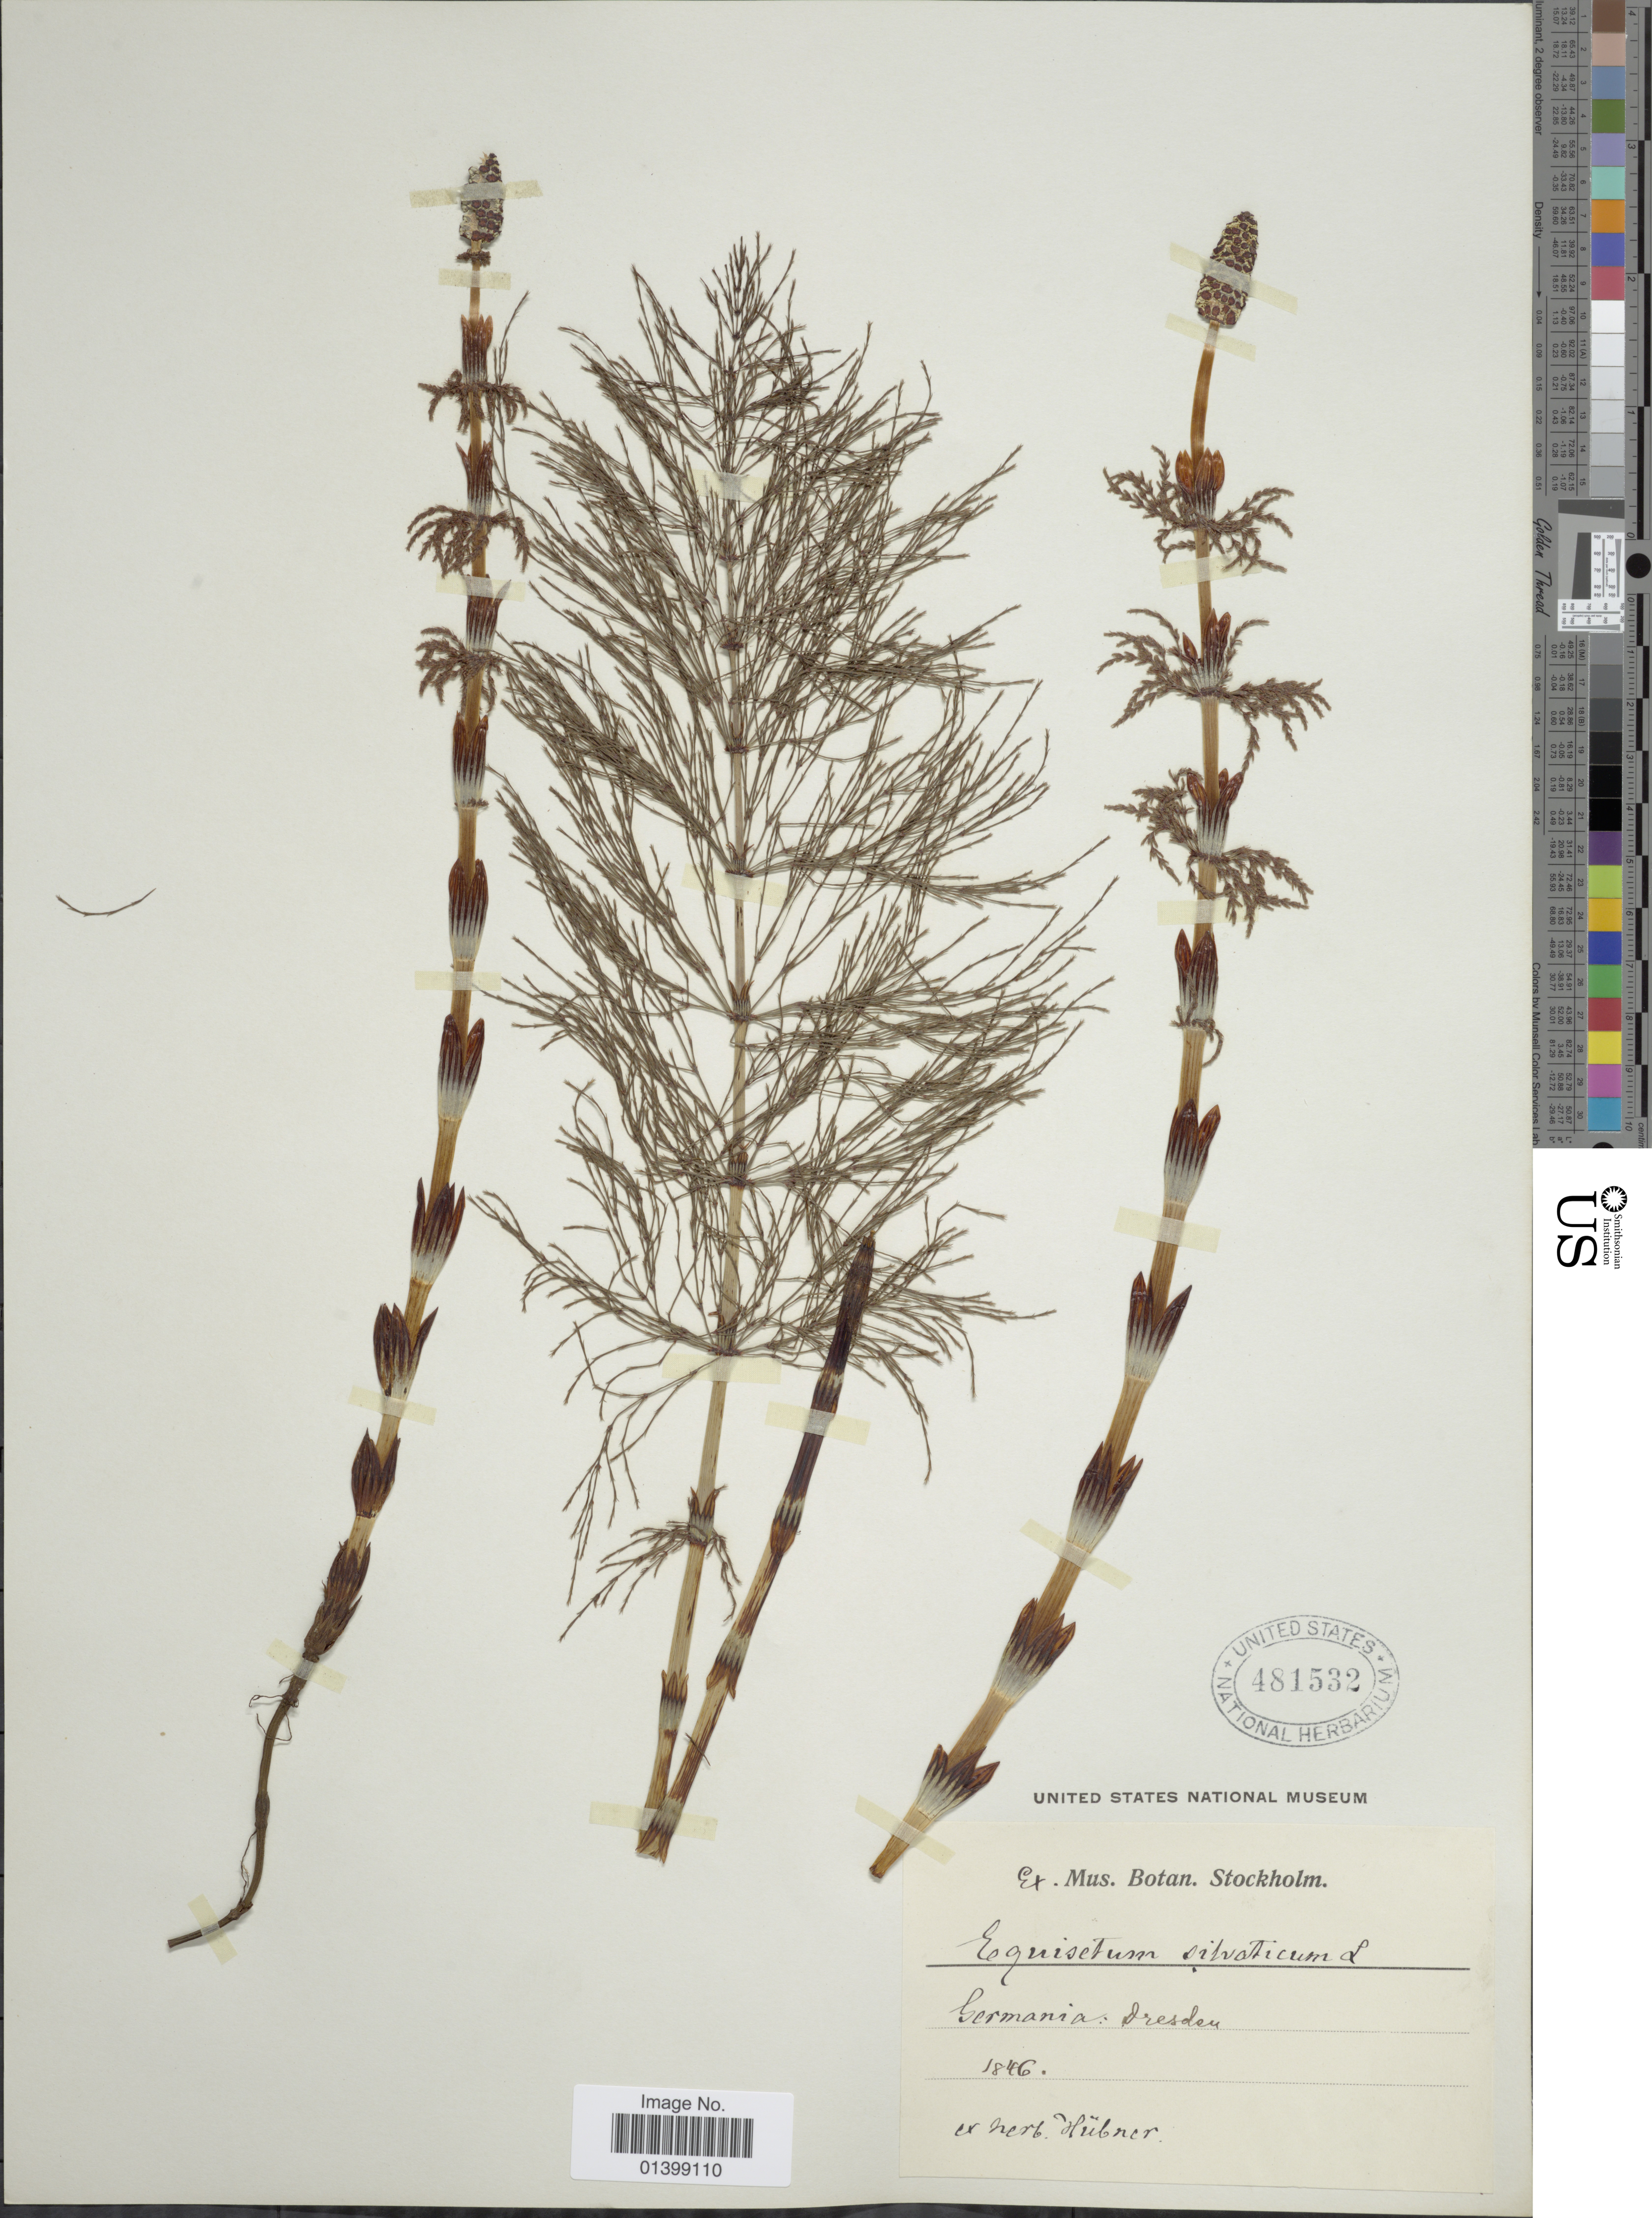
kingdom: Plantae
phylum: Tracheophyta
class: Polypodiopsida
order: Equisetales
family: Equisetaceae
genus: Equisetum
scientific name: Equisetum sylvaticum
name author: L.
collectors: ex herb. Hübner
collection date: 1846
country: Germany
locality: Dresden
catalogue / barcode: US 481532